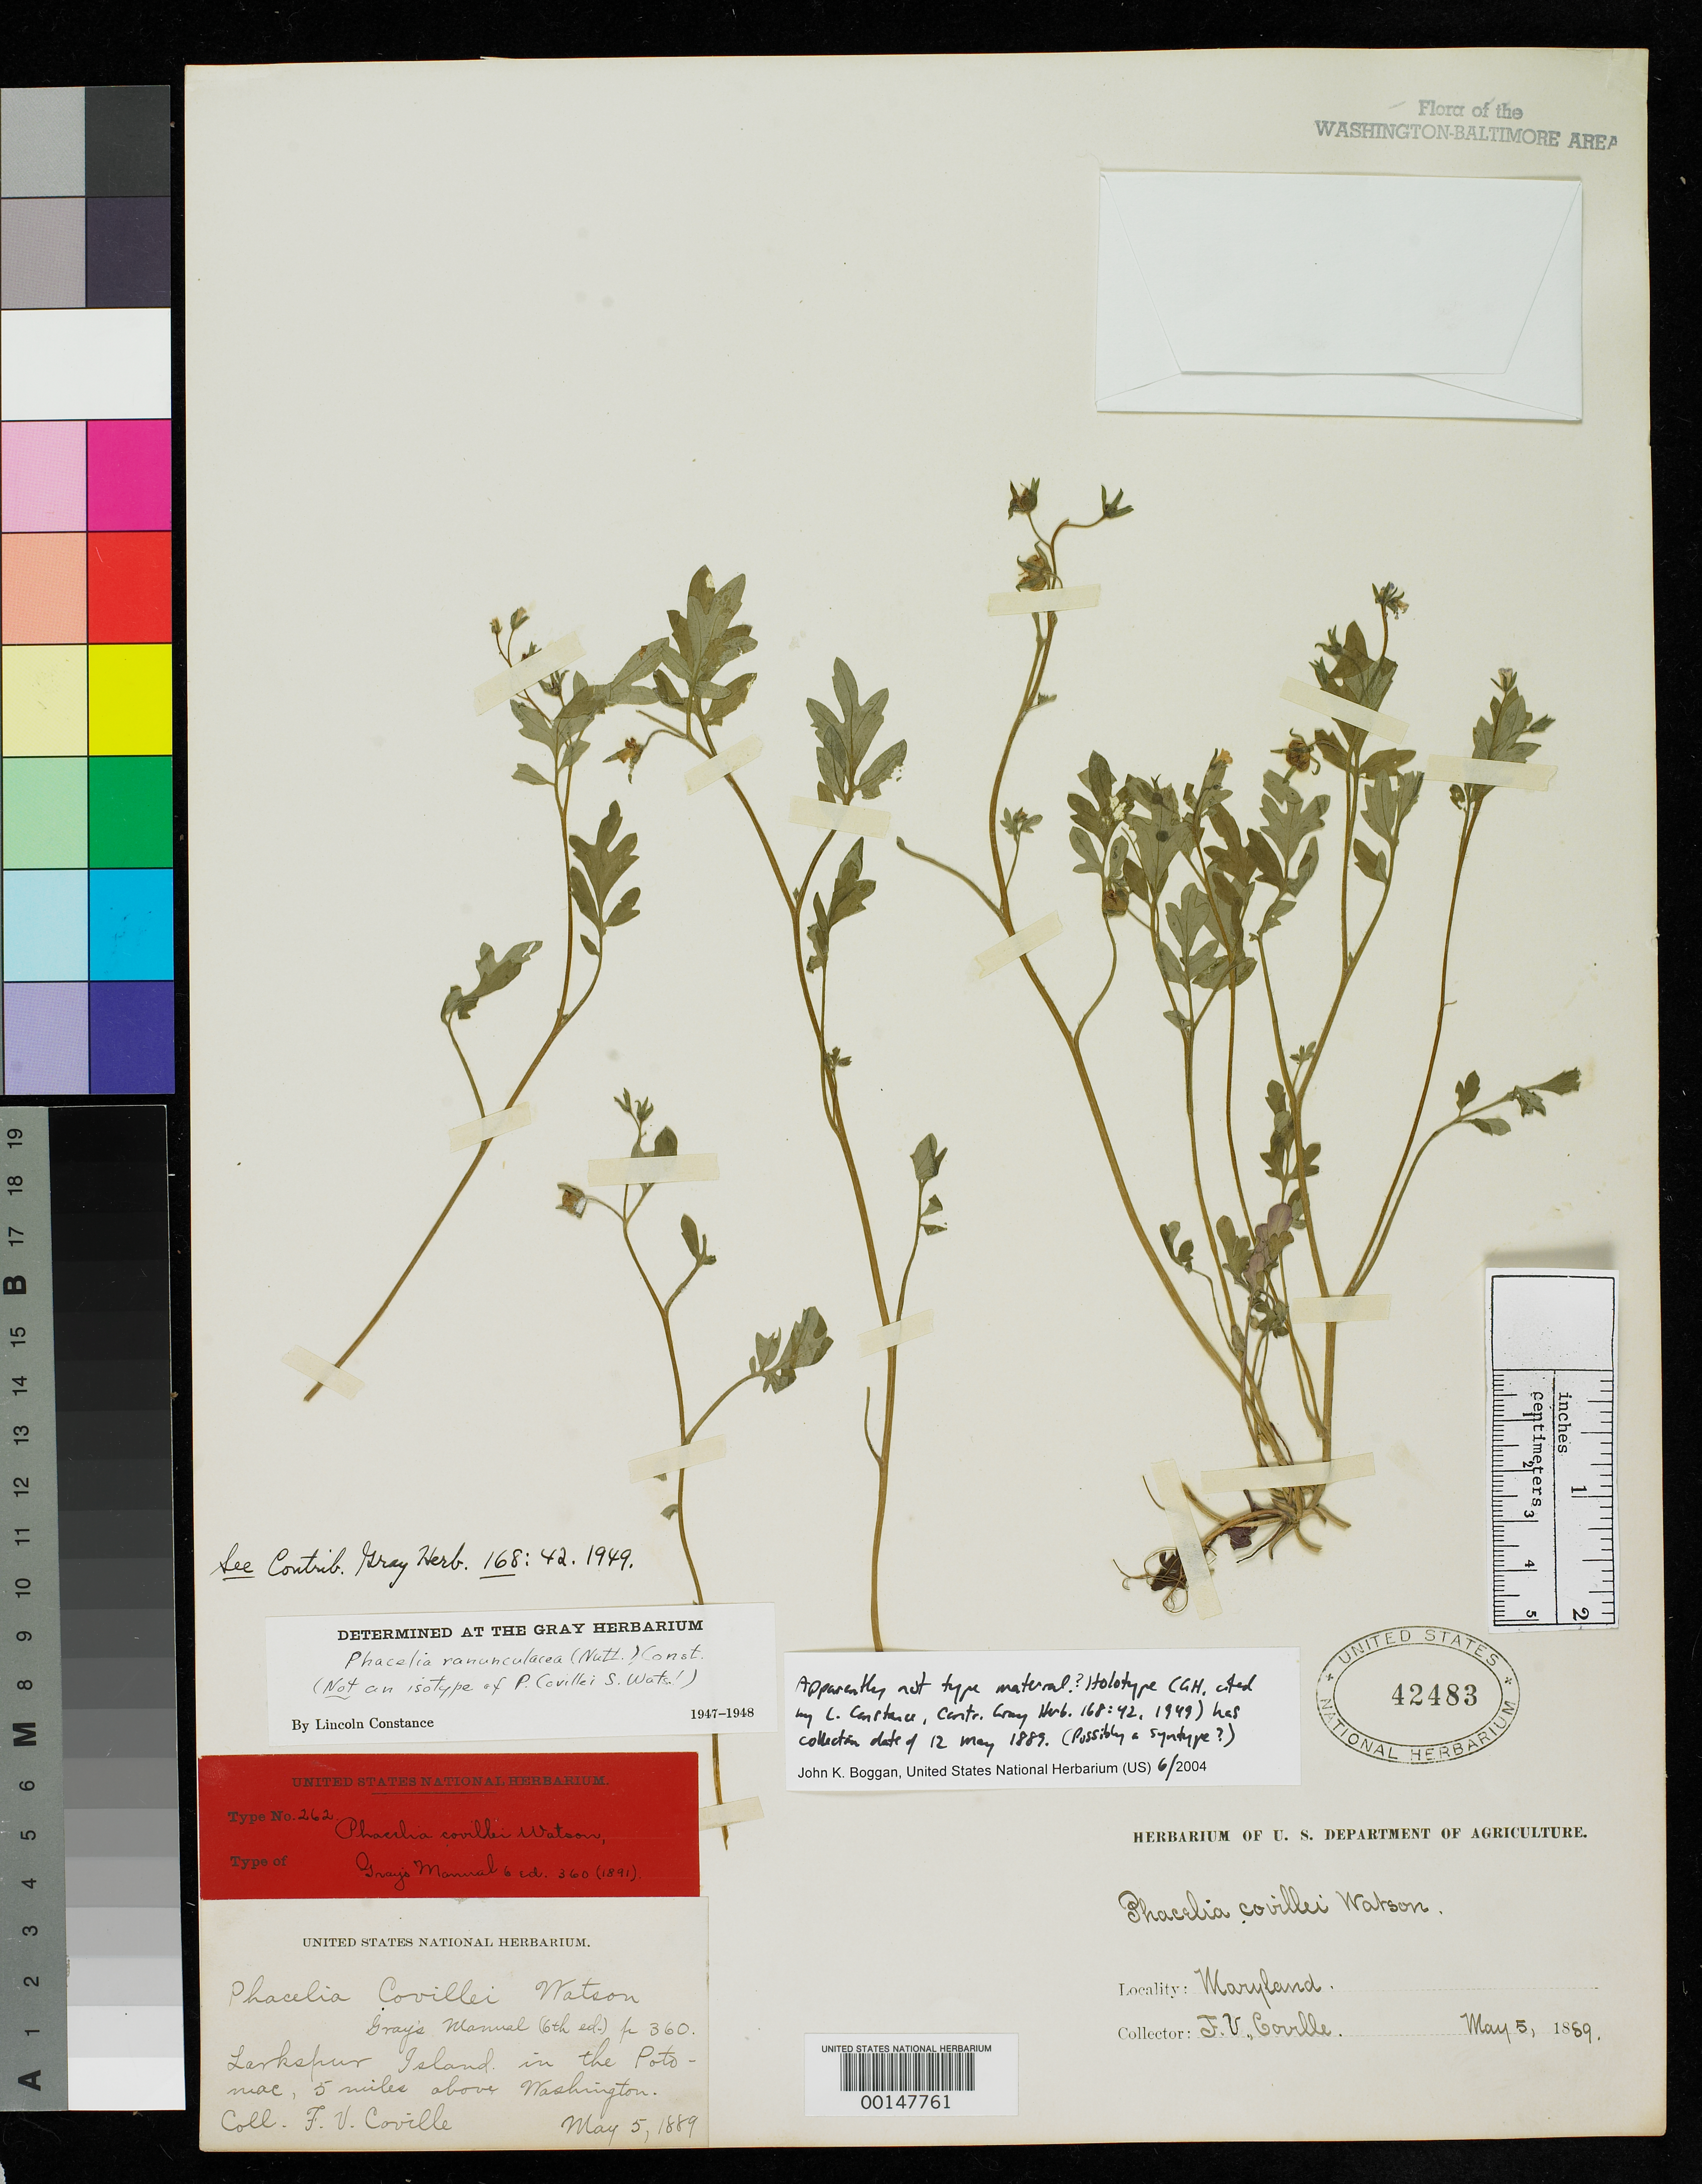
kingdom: Plantae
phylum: Tracheophyta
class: Magnoliopsida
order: Boraginales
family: Hydrophyllaceae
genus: Phacelia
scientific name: Phacelia covillei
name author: S. Watson in A. Gray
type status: Possible Syntype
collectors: F. V. Coville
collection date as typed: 05 May 1889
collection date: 1889-05-05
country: United States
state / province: Maryland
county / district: Montgomery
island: Larkspur Island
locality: Larkspur Island in the Potomac, 5 miles above Washington.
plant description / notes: Protologue does not cite collection date and this may have been part of original material (if so, this is syntype and other US sheets are isolectotypes).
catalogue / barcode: US 42483